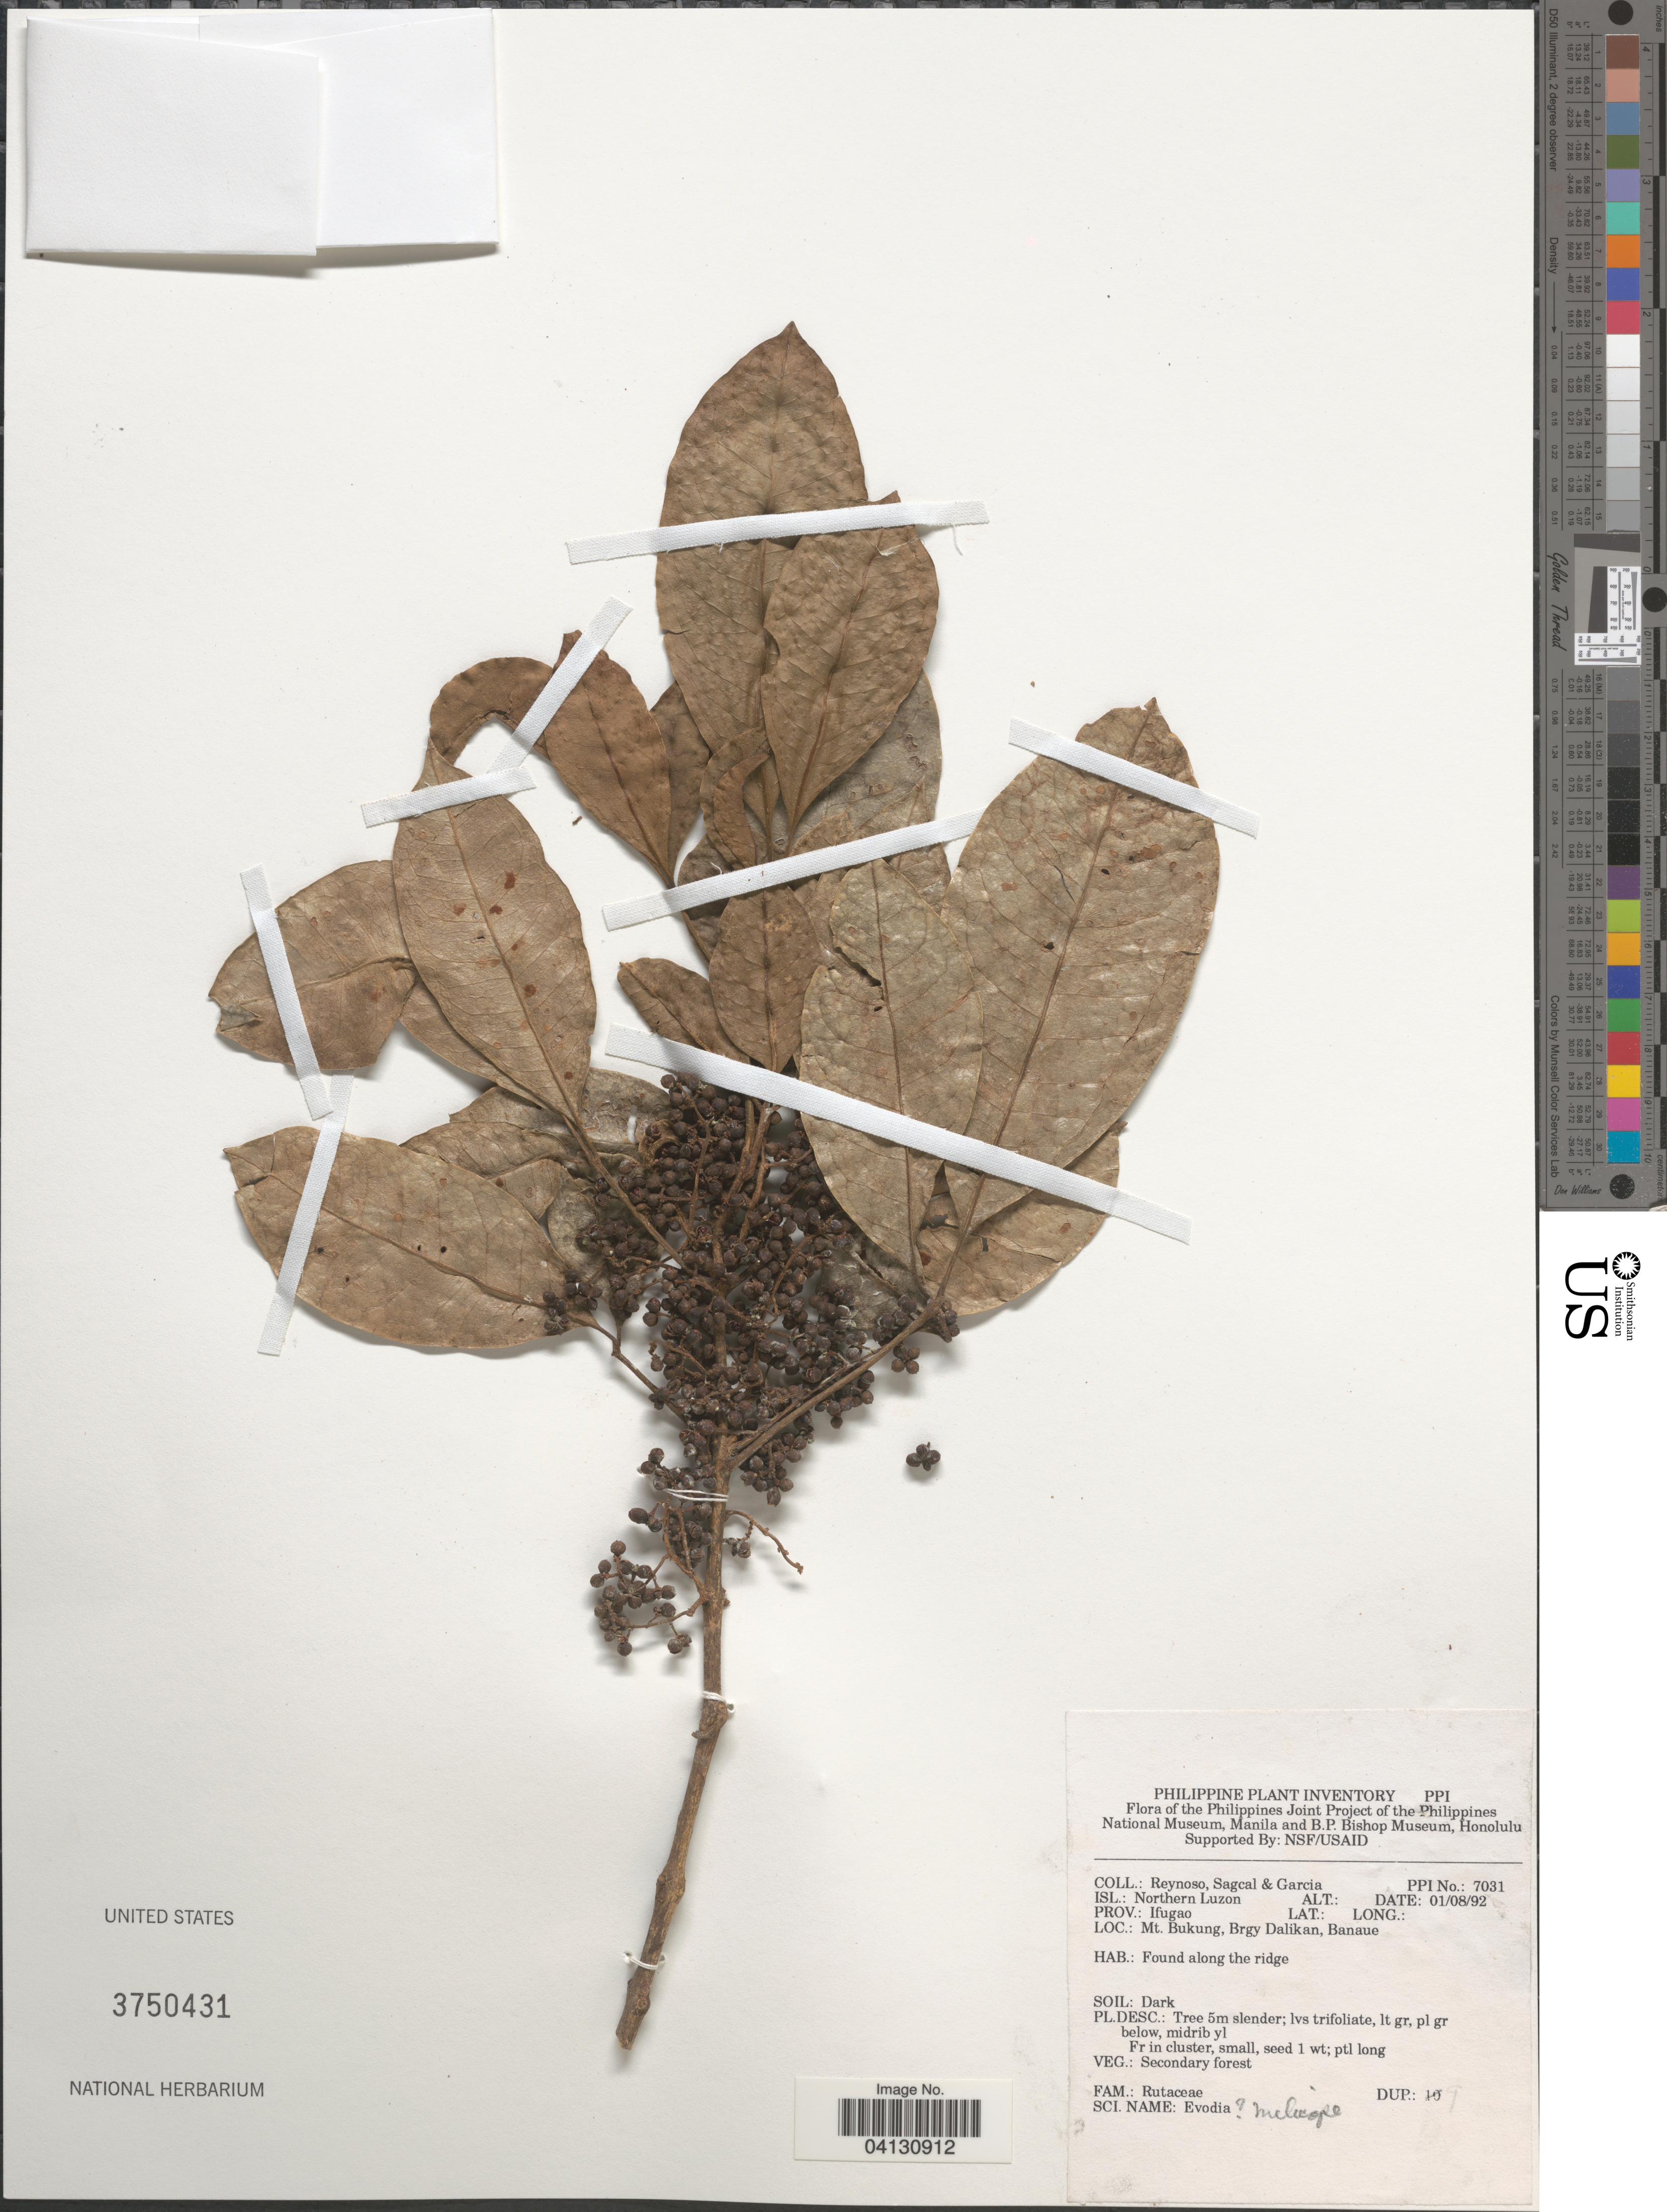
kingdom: Plantae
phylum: Tracheophyta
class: Magnoliopsida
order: Sapindales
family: Rutaceae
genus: Euodia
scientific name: Euodia sp.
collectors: E. Reynoso, E. Sagcal & H. Garcia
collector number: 7031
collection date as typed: Transcribed d/m/y: 1/8/92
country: Philippines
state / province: Cordillera (Administrative Region)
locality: Isl.: Northern Luzon. Prov.: Ifugao. Mt. Bukung, Brgy Dalikan, Banaue.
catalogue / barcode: US 3750431